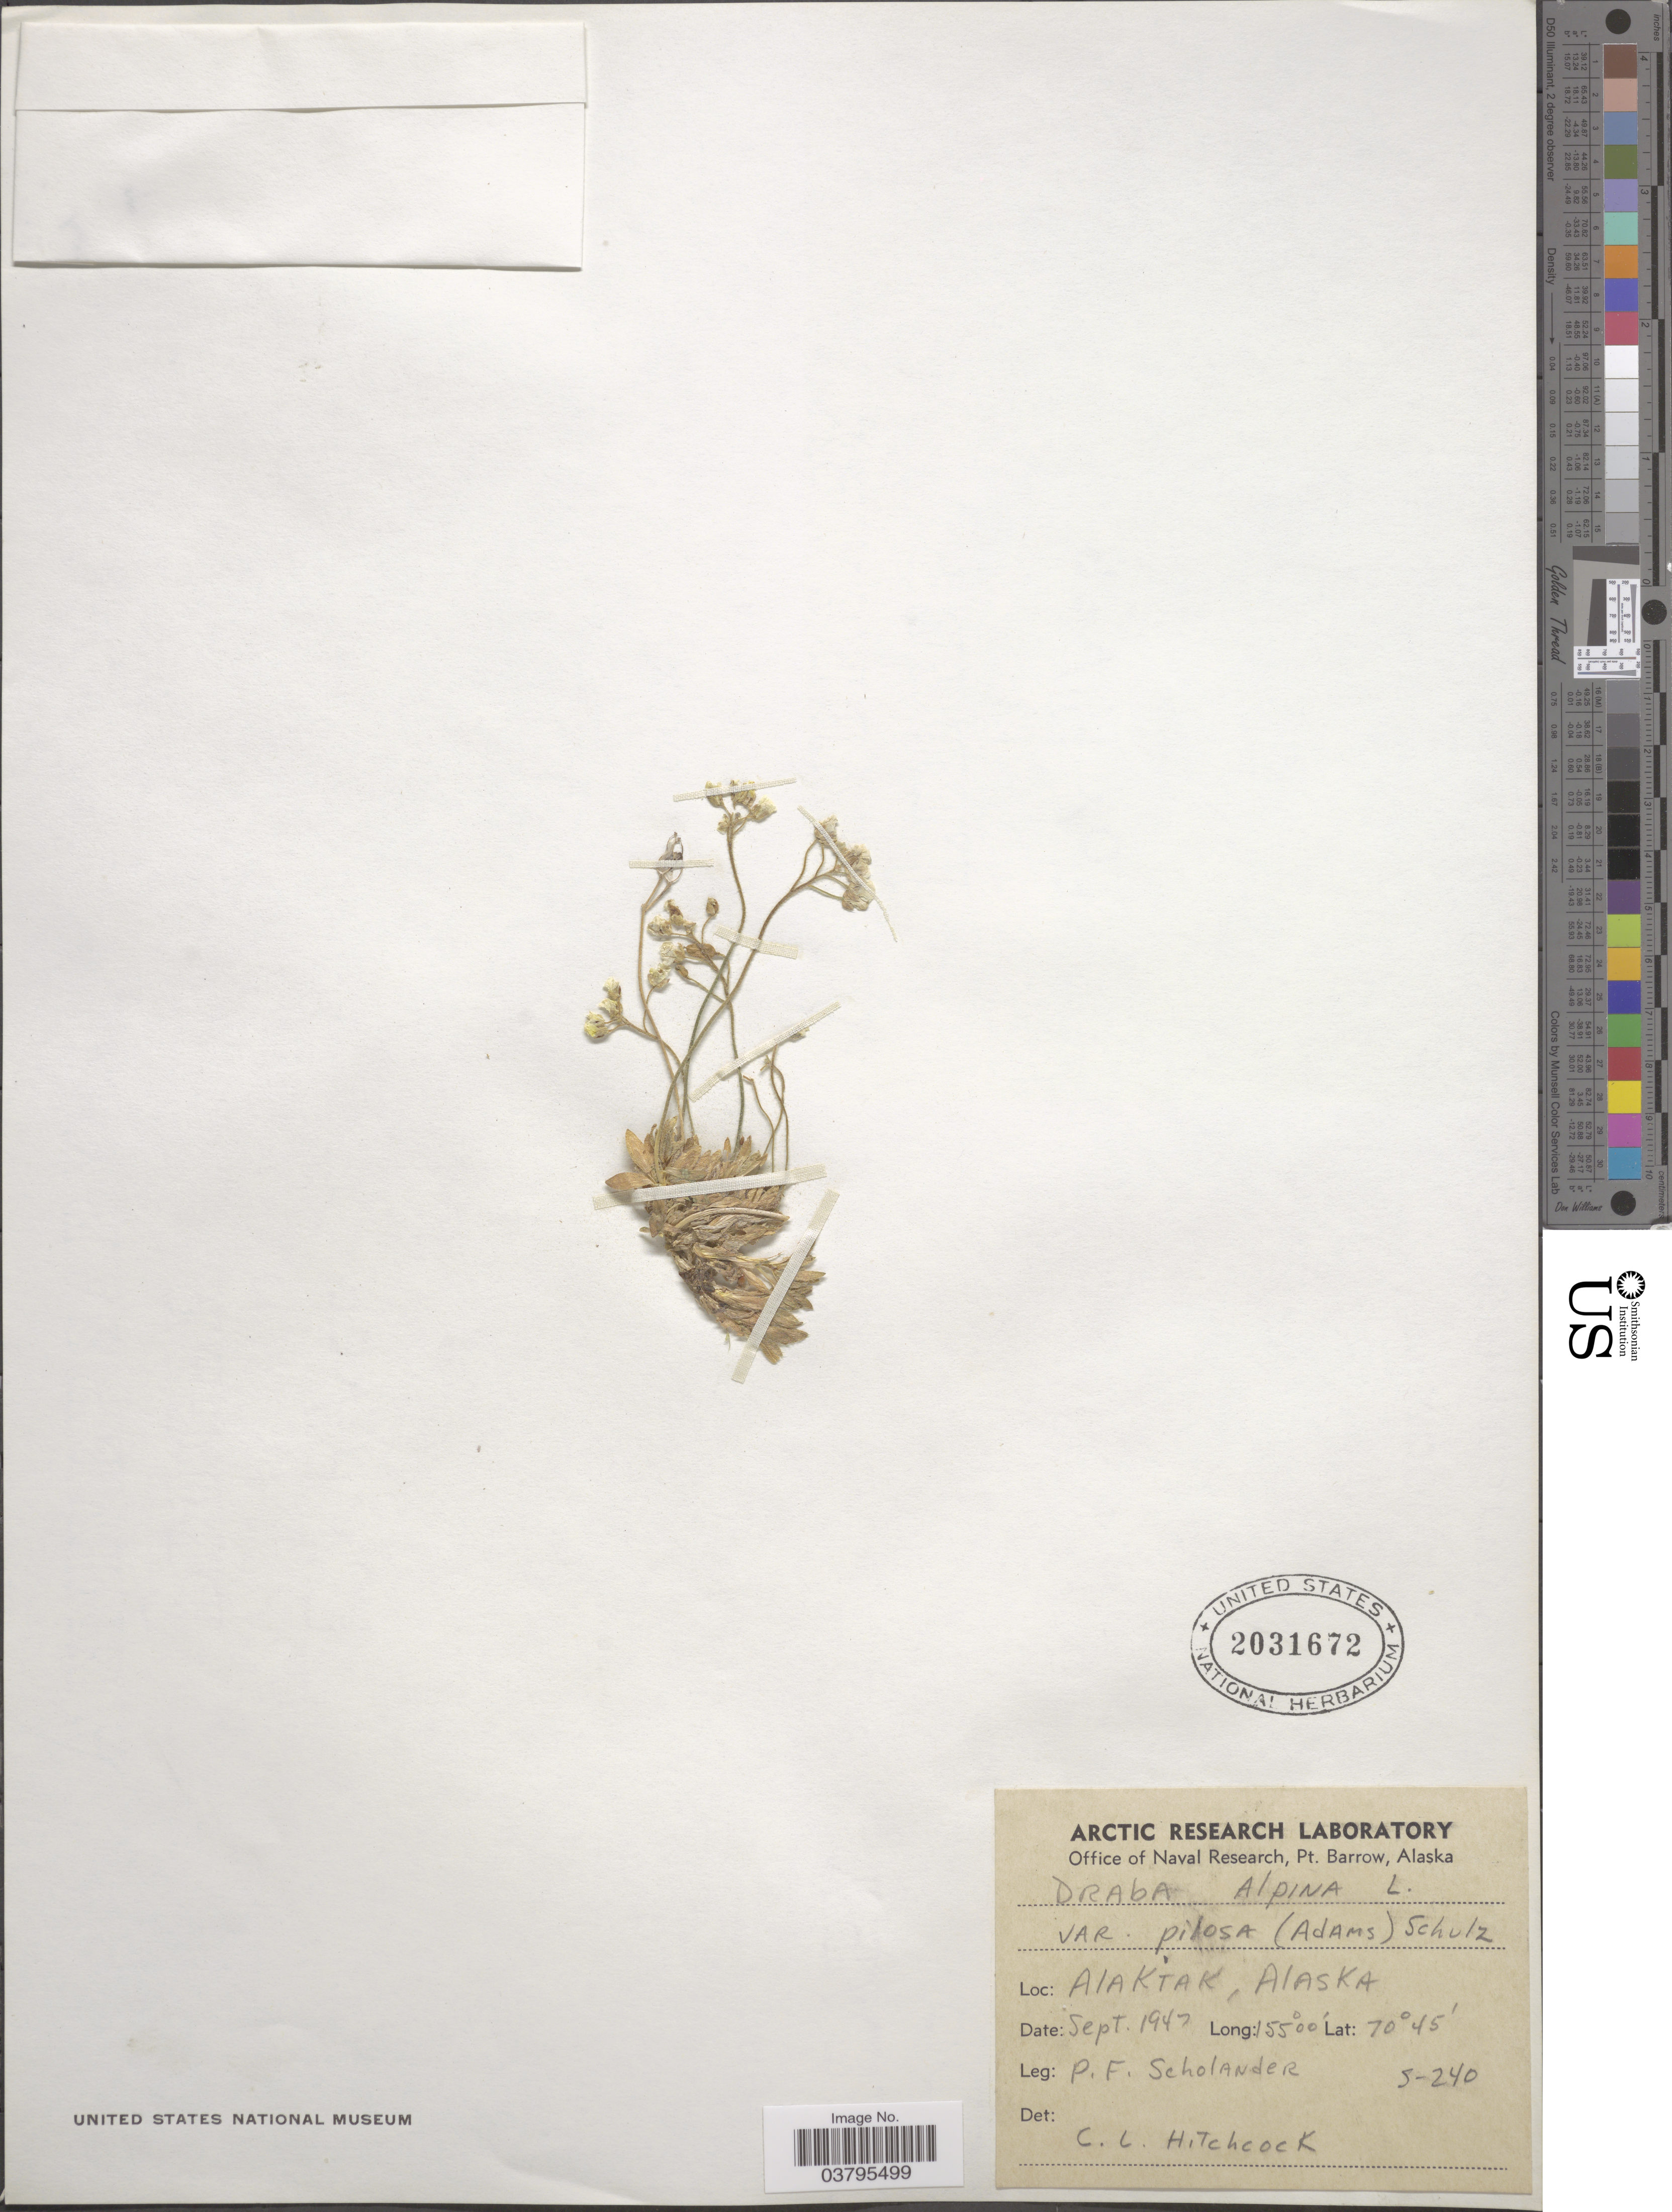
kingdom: Plantae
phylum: Tracheophyta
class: Magnoliopsida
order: Brassicales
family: Brassicaceae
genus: Draba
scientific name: Draba alpina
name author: L.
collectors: P. Scholander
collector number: S-240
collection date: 1947-09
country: United States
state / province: Alaska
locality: Alaktak.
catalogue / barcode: US 2031672